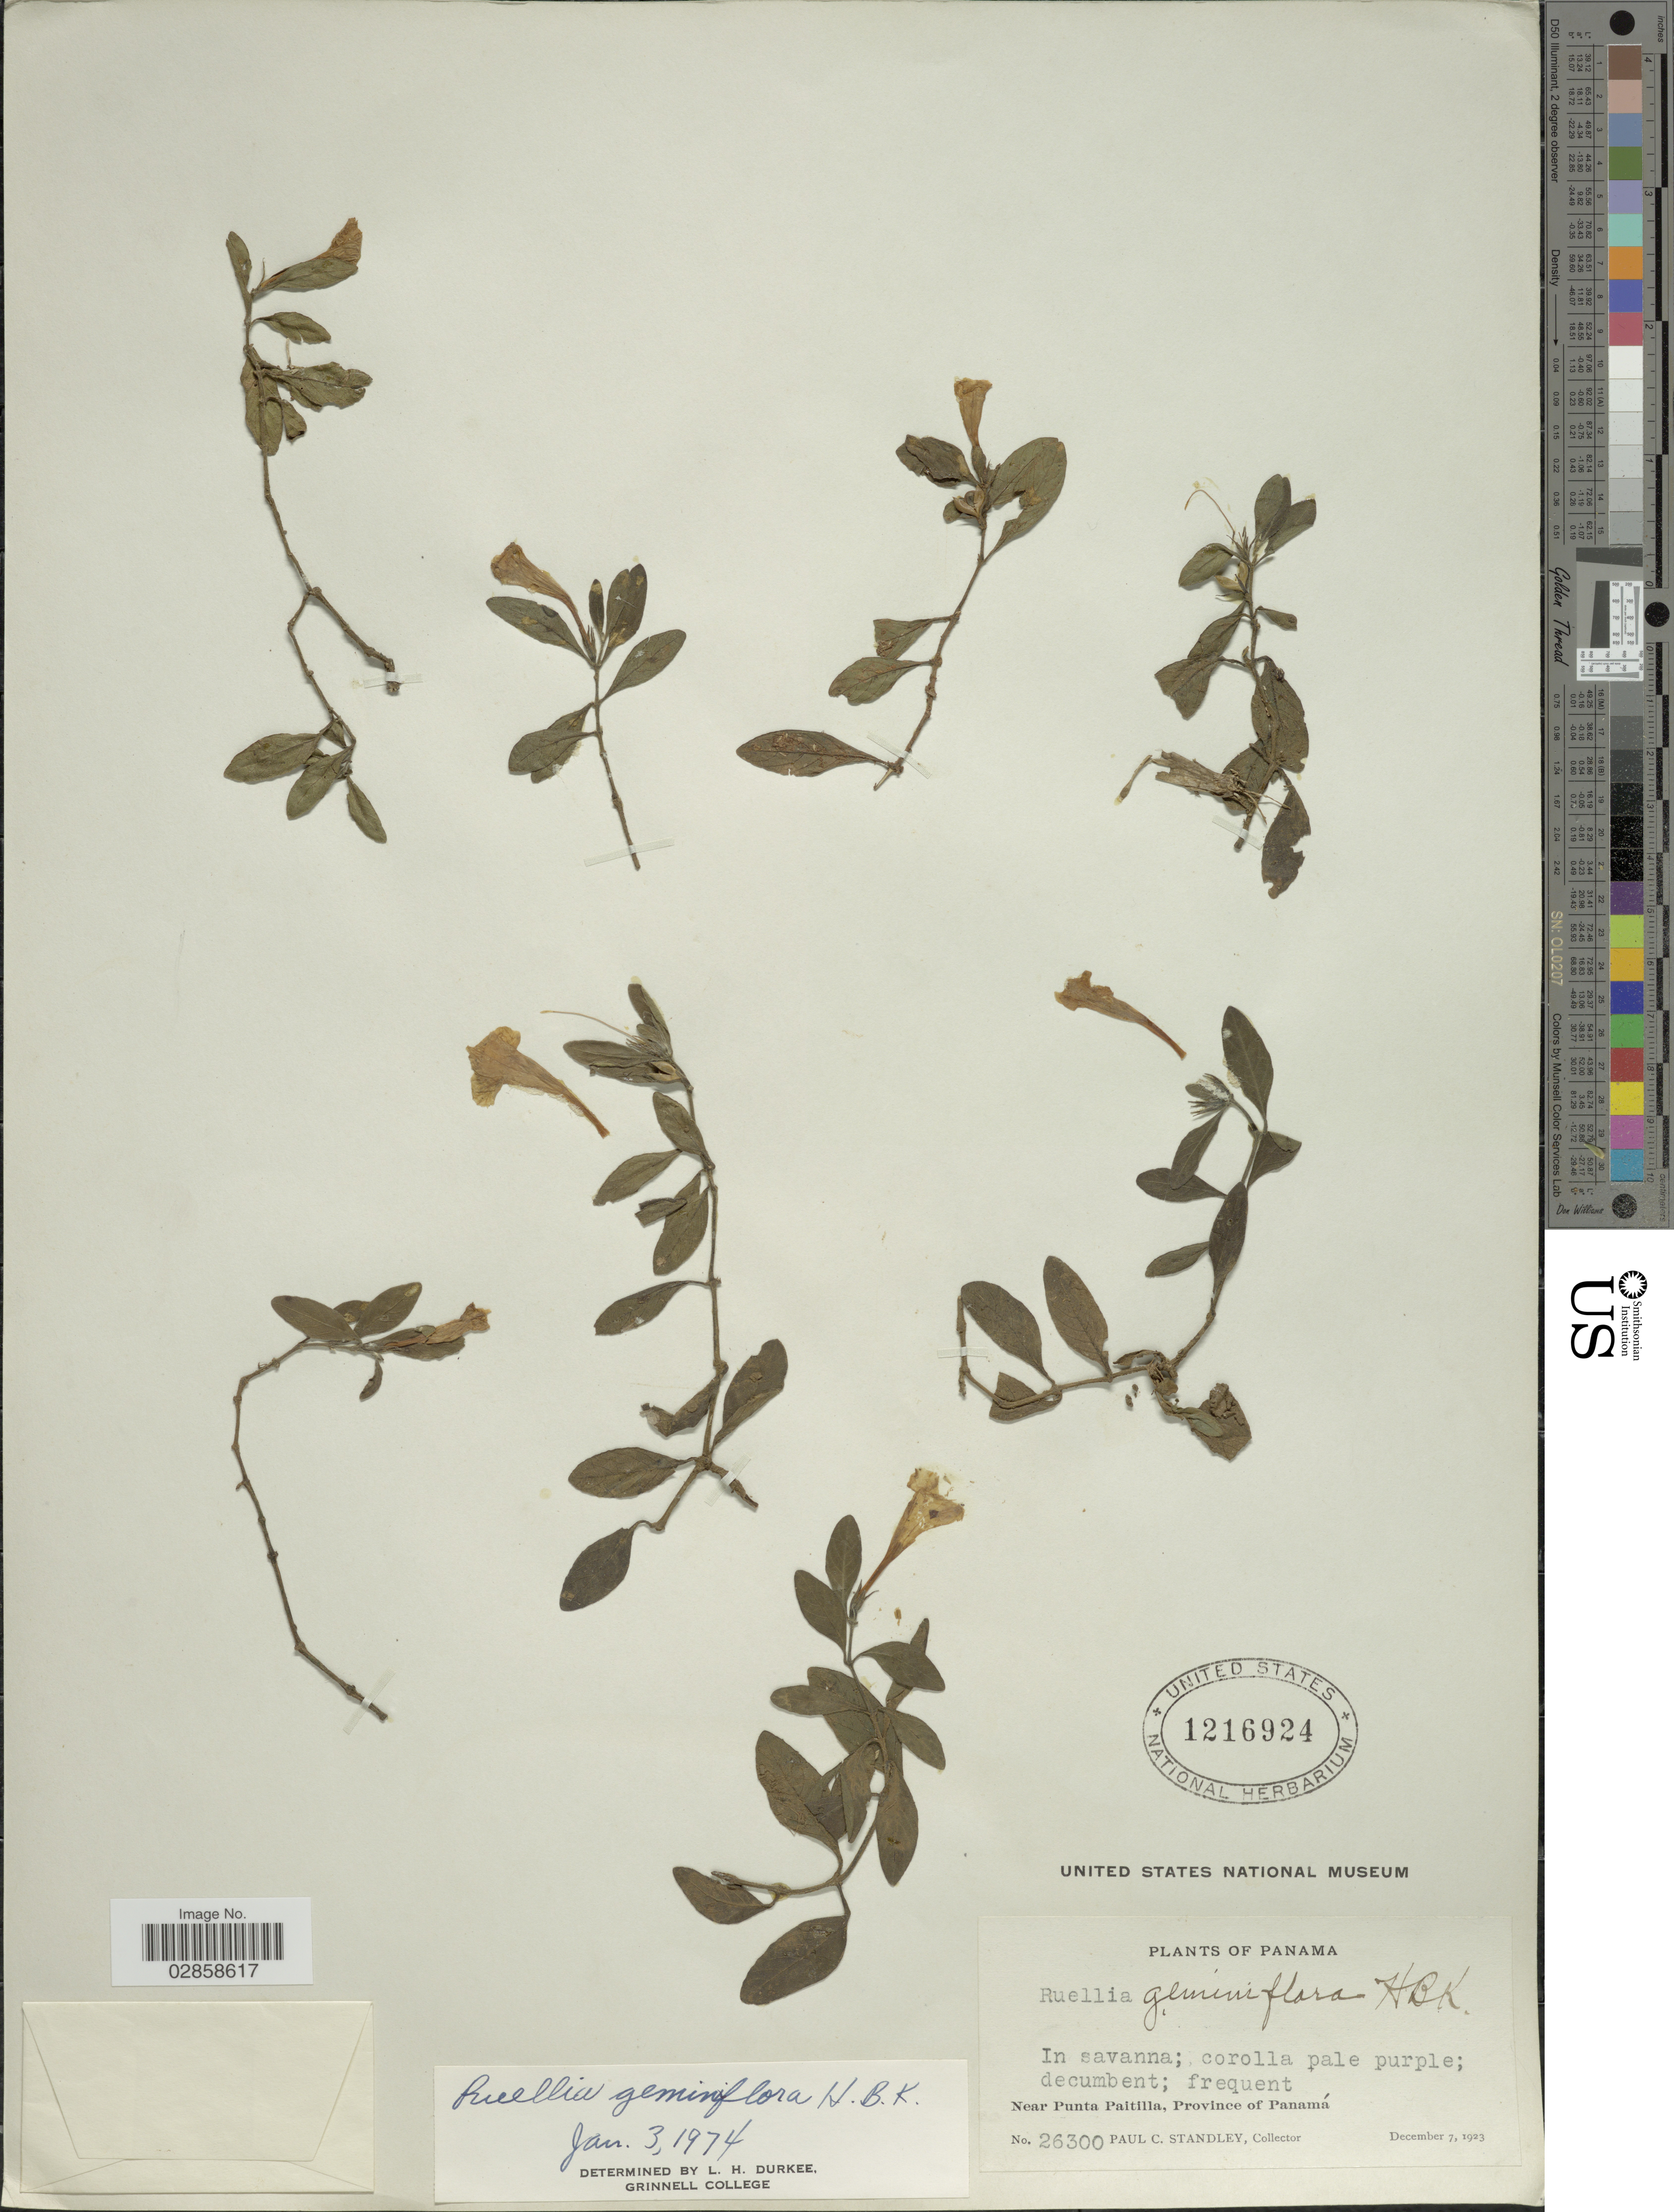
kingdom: Plantae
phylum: Tracheophyta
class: Magnoliopsida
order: Lamiales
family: Acanthaceae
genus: Ruellia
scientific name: Ruellia geminiflora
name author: Kunth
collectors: P. C. Standley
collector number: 26300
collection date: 1923-12-07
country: Panama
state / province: Panamá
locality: Near Punta Paitilla.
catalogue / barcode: US 1216924